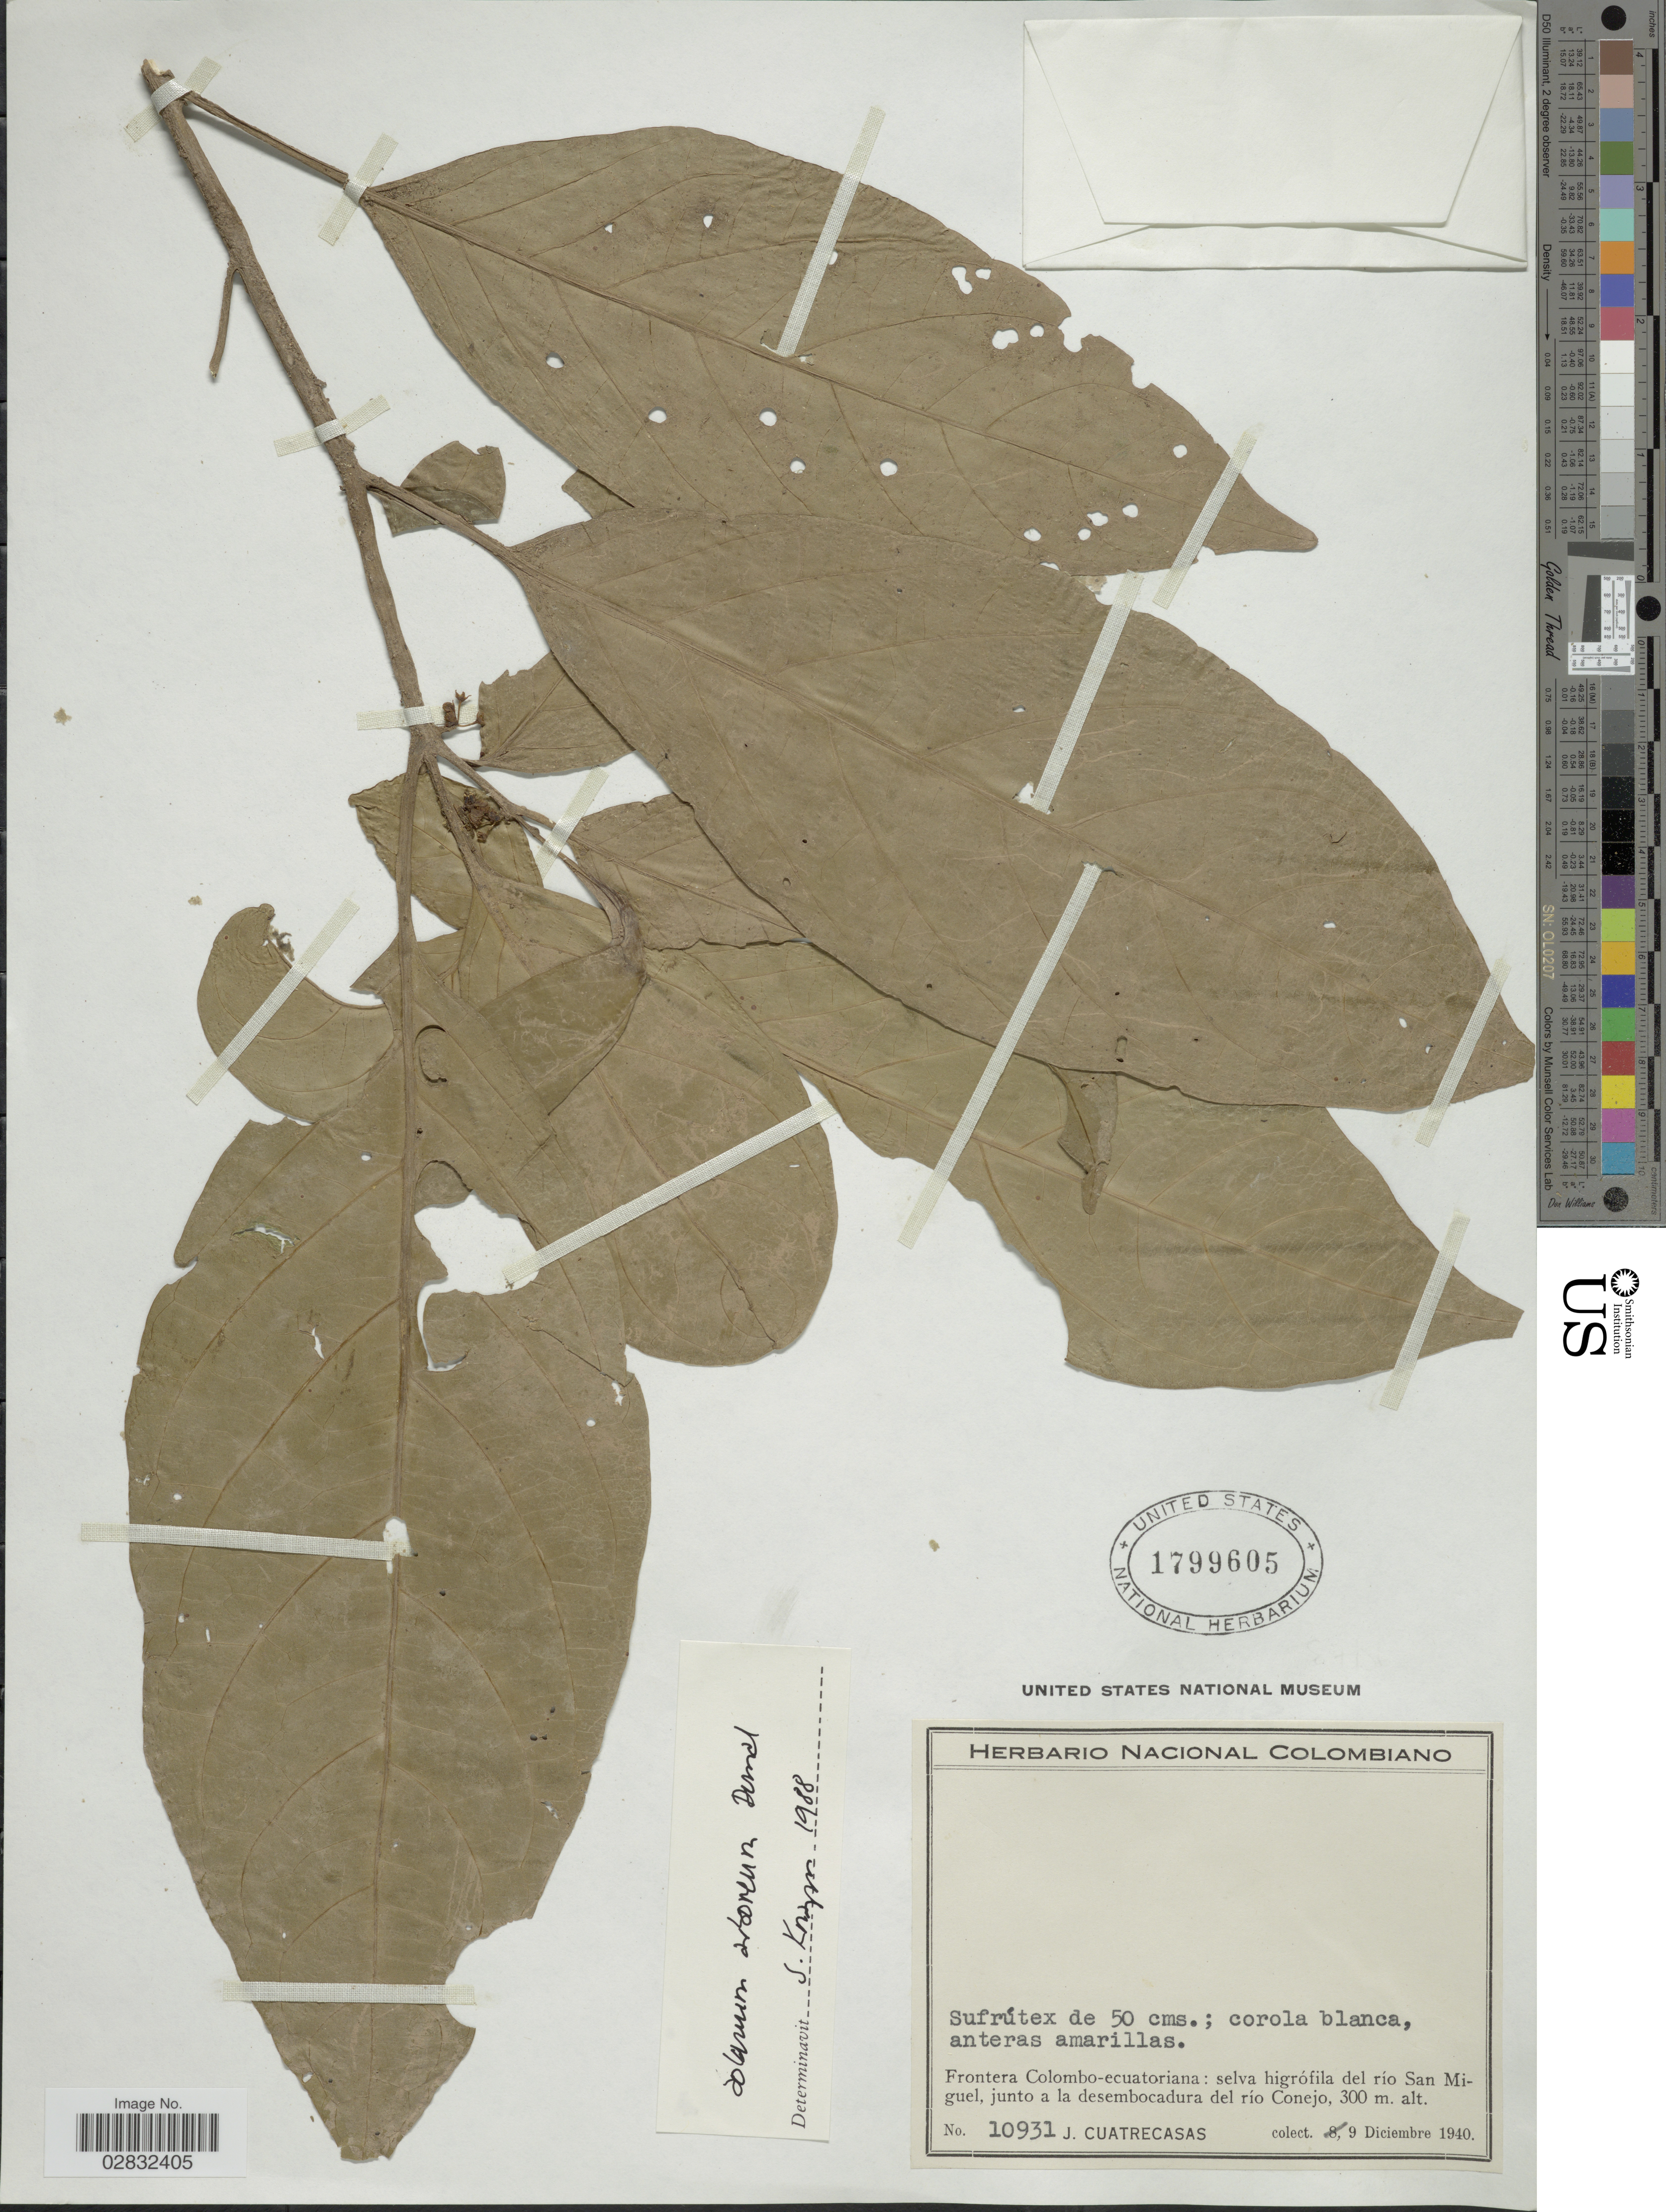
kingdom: Plantae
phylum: Tracheophyta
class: Magnoliopsida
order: Solanales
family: Solanaceae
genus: Solanum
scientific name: Solanum arboreum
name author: Dunal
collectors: J. Cuatrecasas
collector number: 10931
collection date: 1940-12-09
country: Colombia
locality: Frontera Colombo-ecuatoriana: selva higrófila del río San Miguel, junto a la desembocadura del río Conejo.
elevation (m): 300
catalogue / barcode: US 1799605